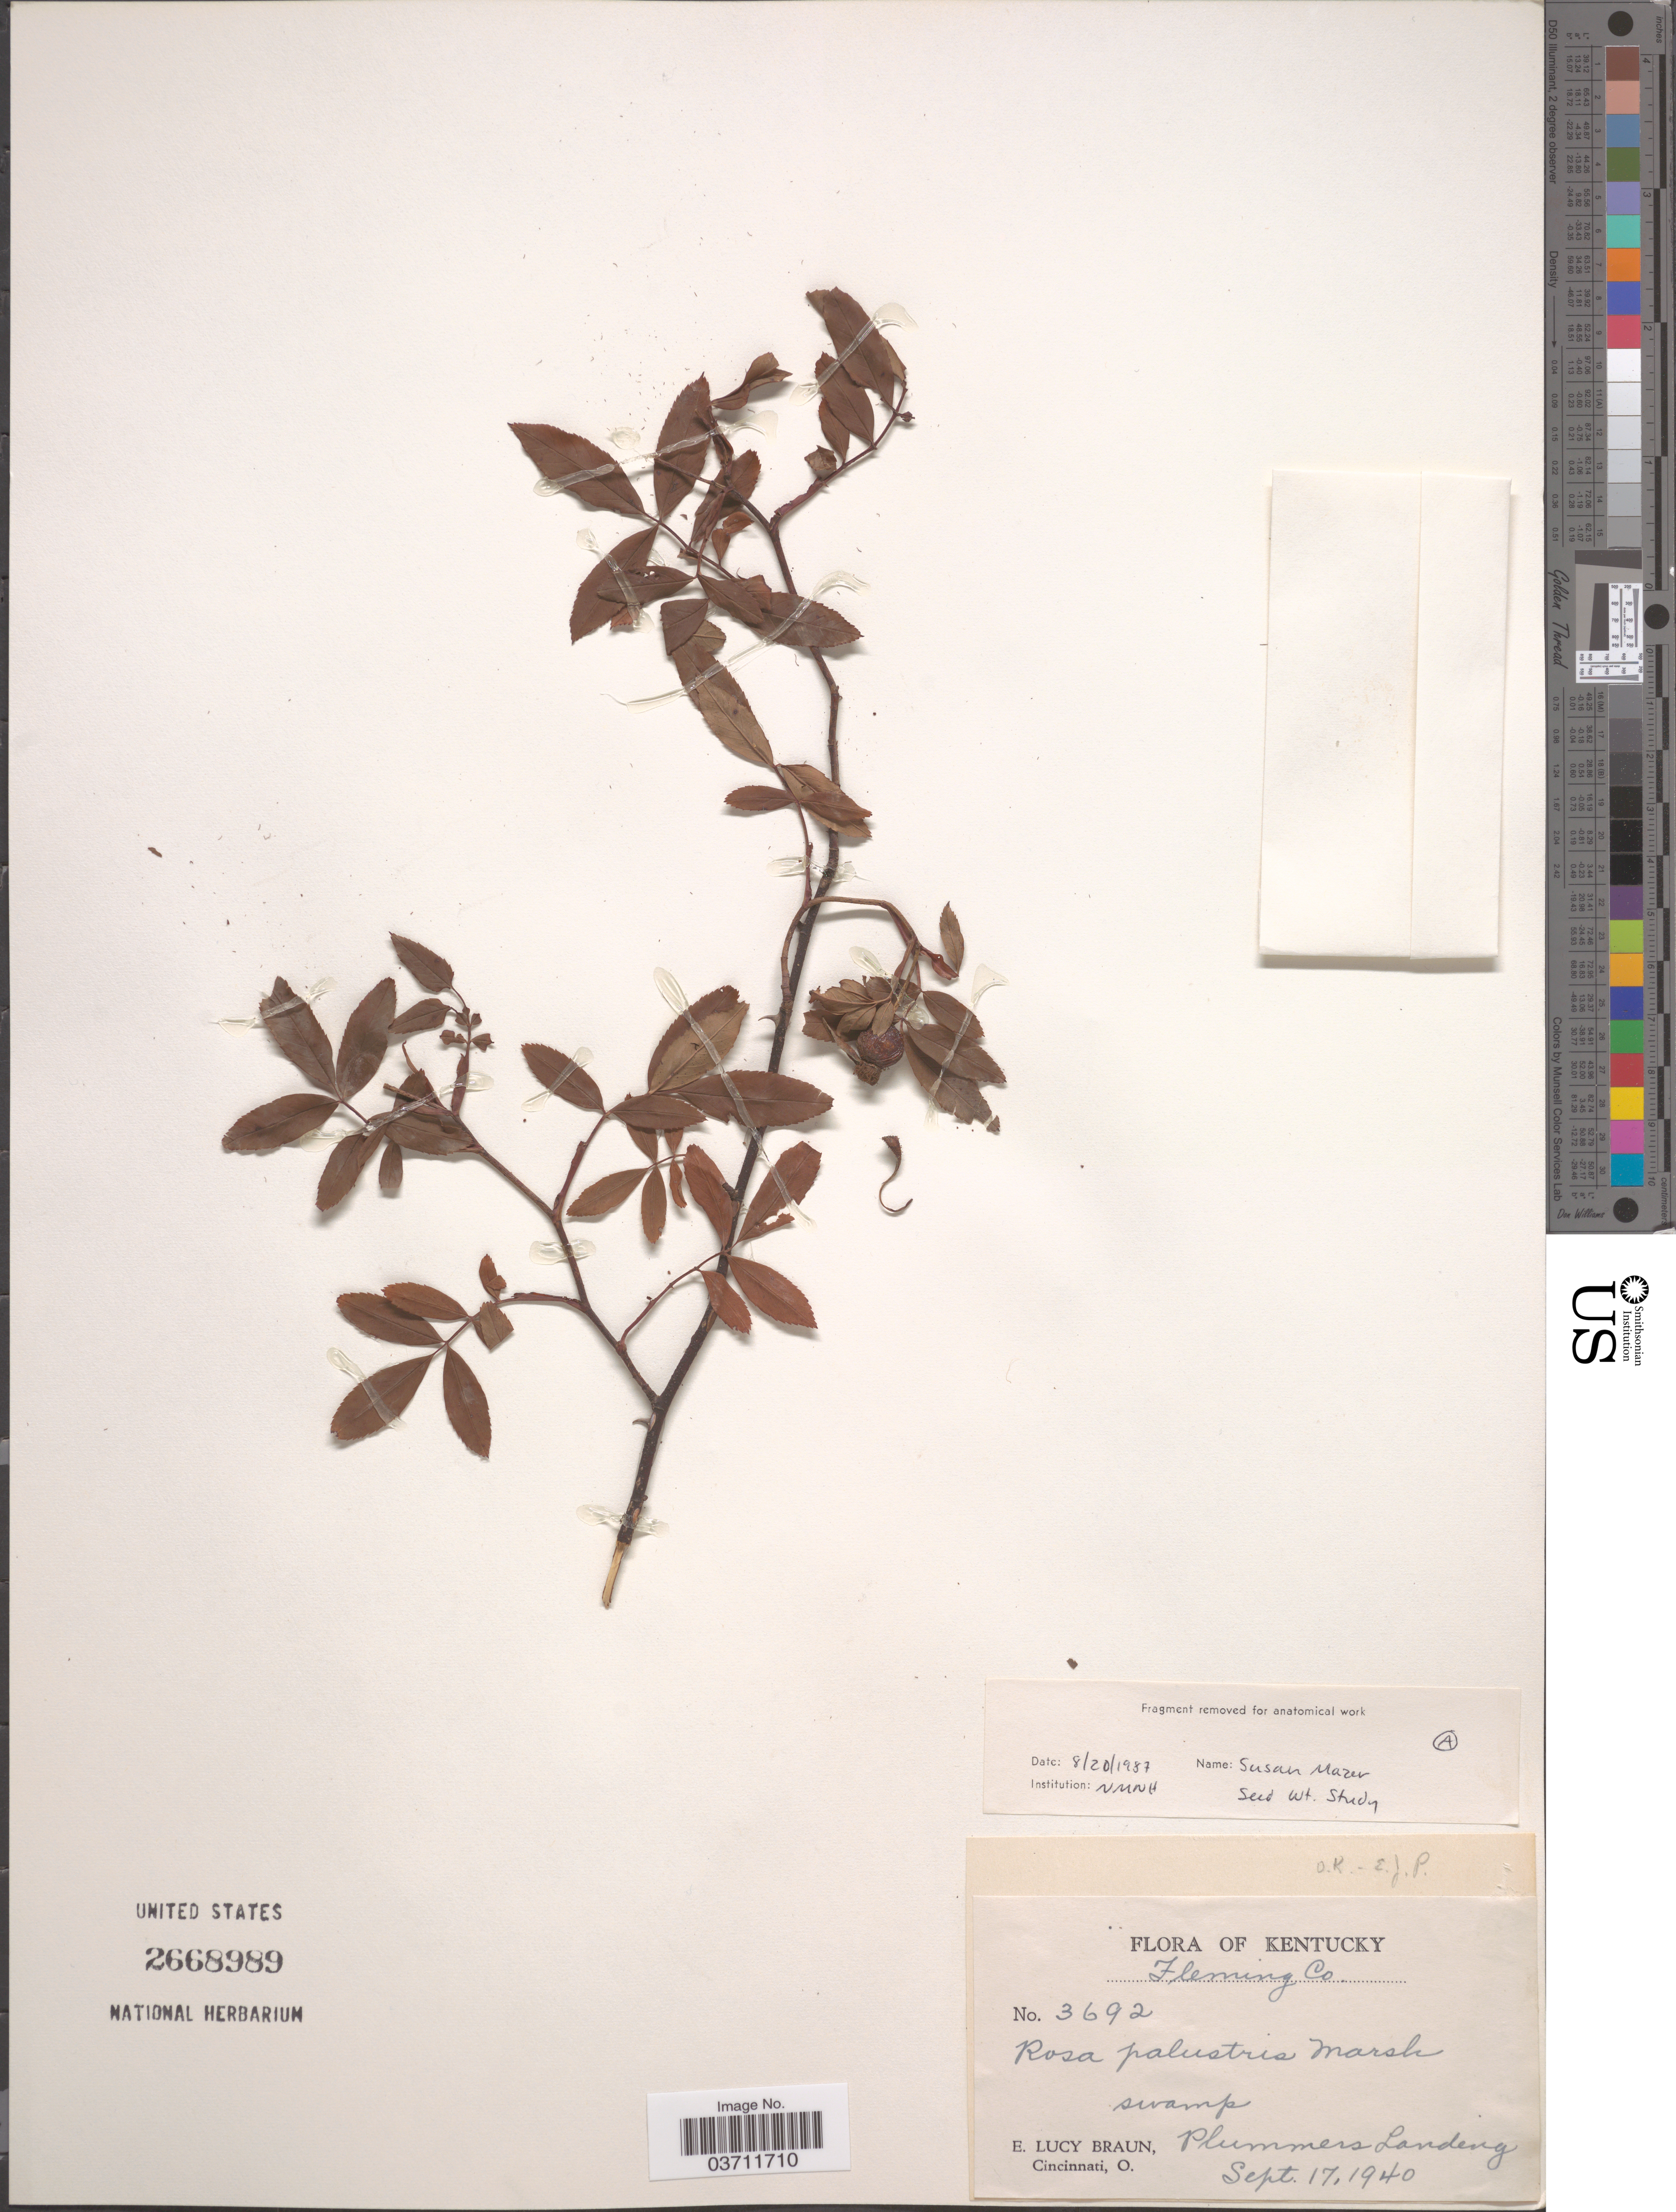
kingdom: Plantae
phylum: Tracheophyta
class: Magnoliopsida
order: Rosales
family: Rosaceae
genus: Rosa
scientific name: Rosa palustris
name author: Marshall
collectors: E. L. Braun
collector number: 3692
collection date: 1940-09-17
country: United States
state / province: Kentucky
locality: Fleming Co. Plummers Landing.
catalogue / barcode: US 2668989